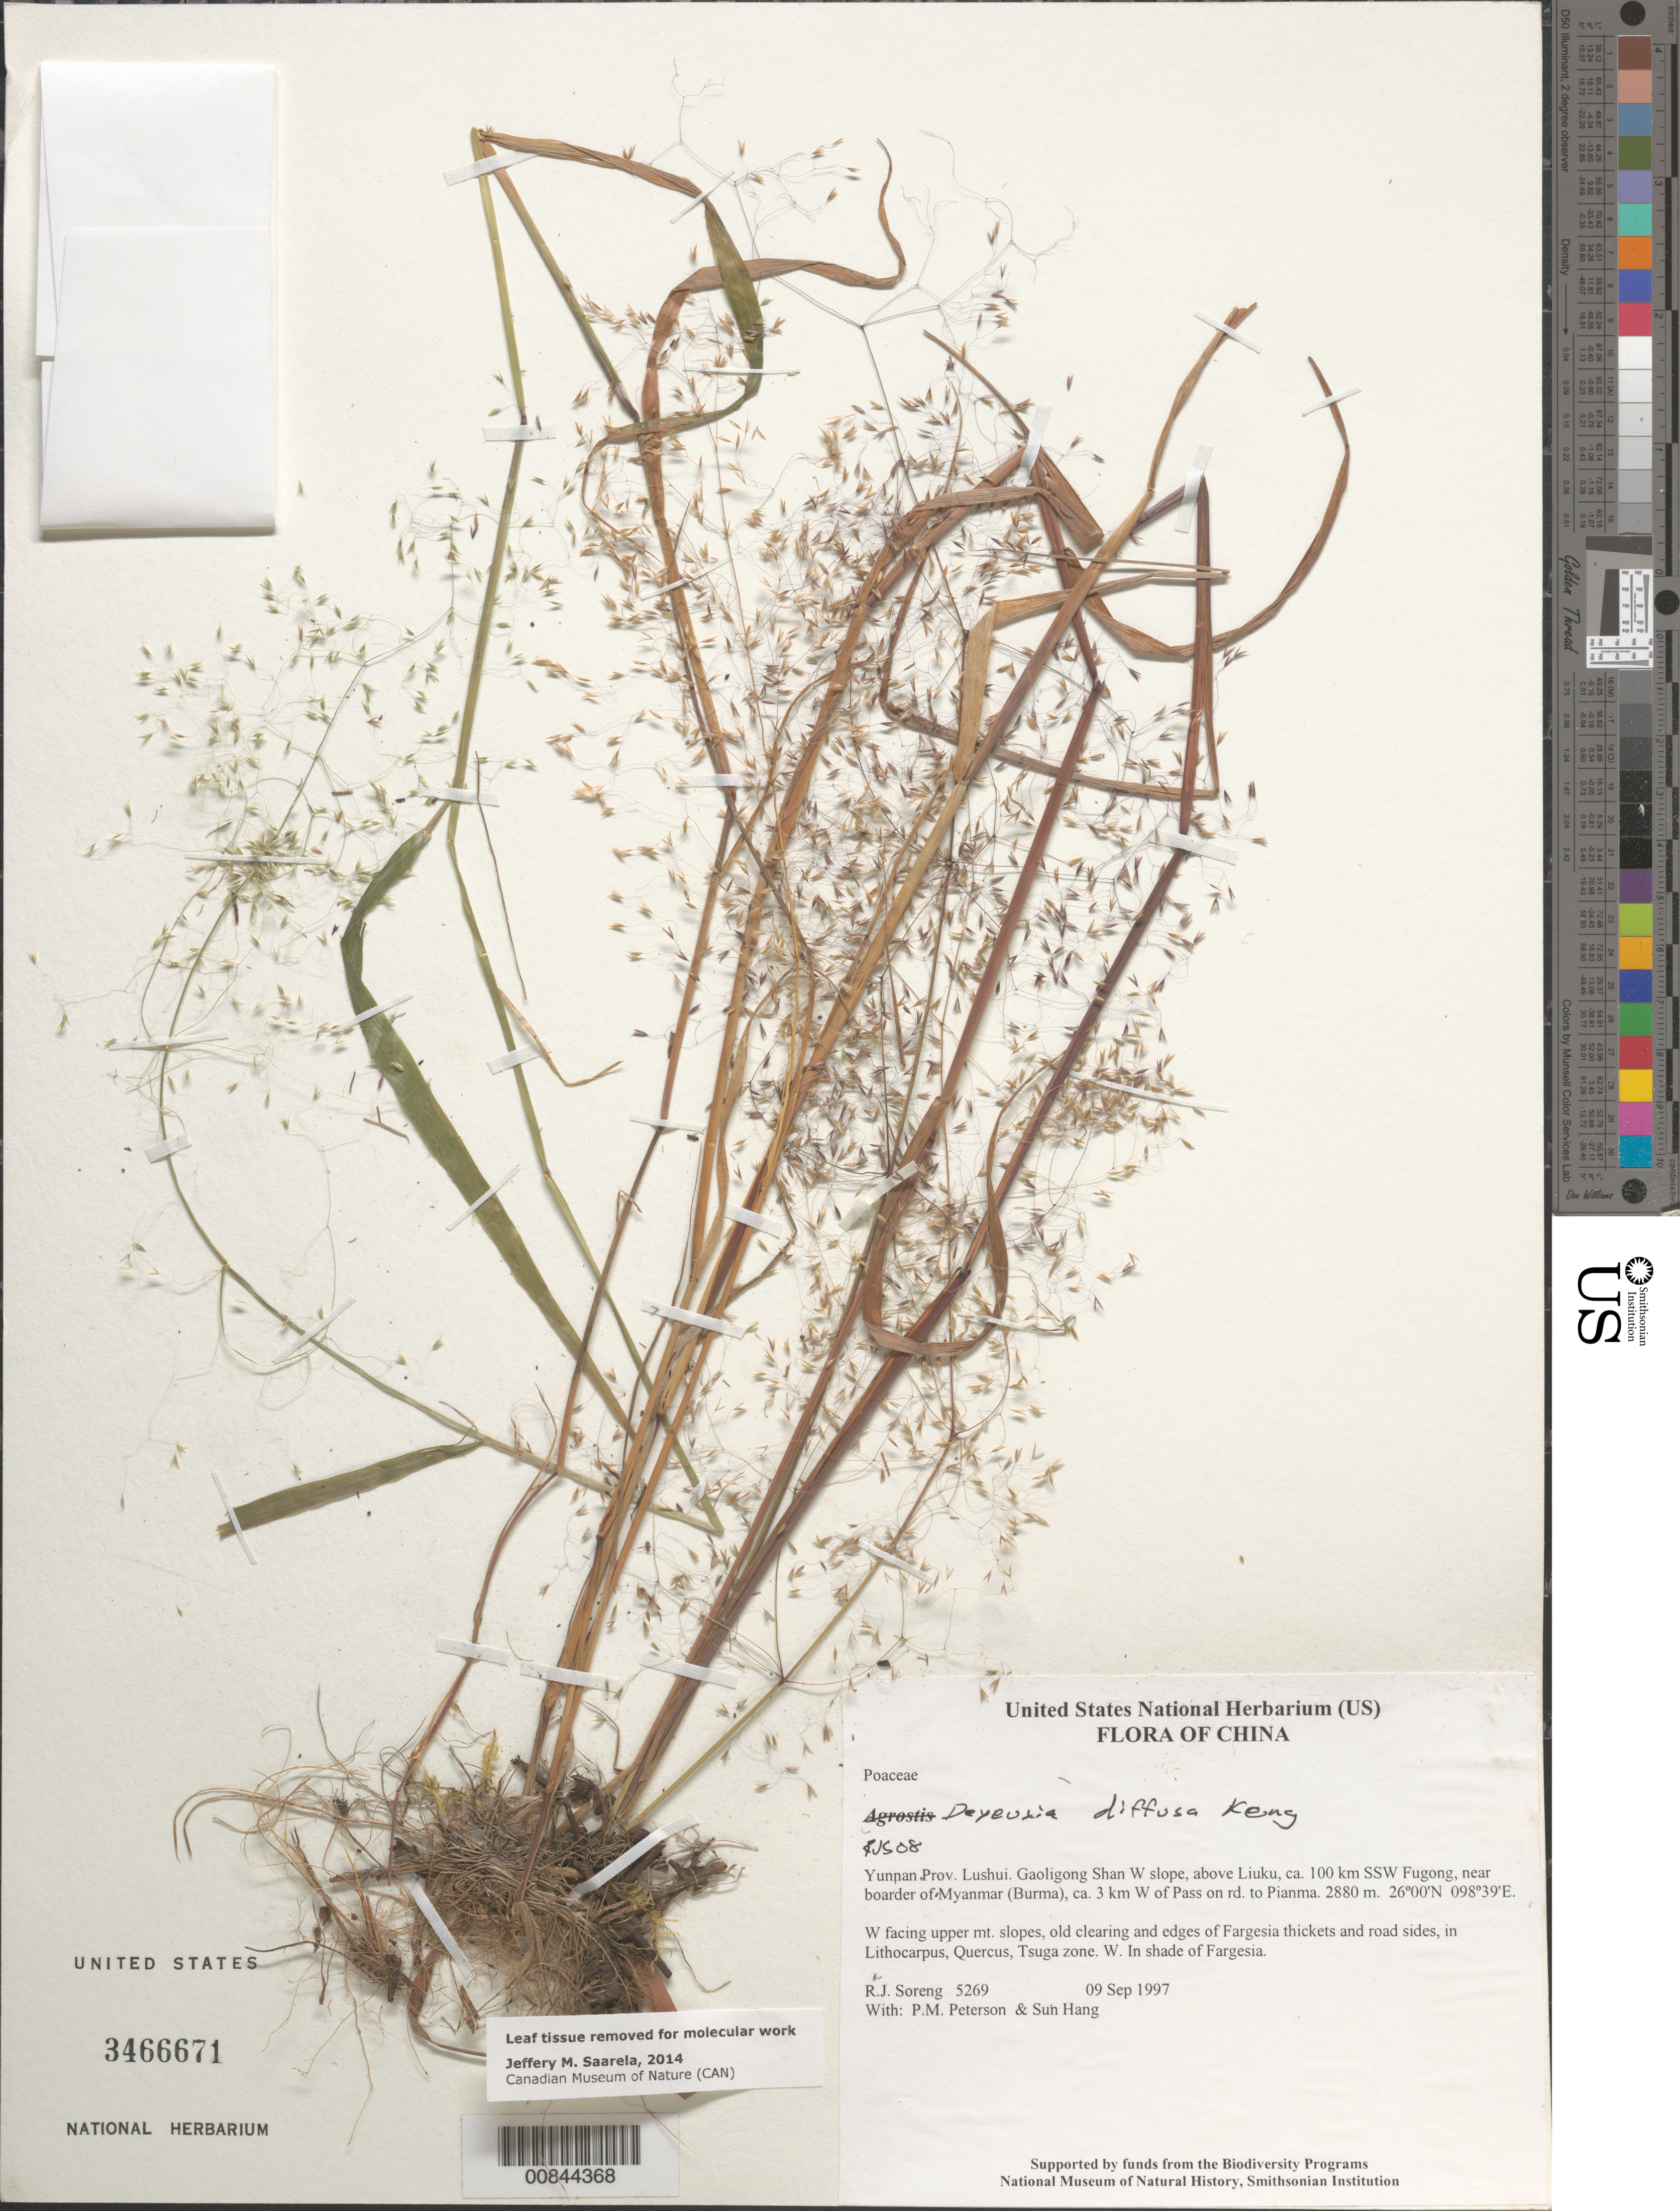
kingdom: Plantae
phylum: Tracheophyta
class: Liliopsida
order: Poales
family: Poaceae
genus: Deyeuxia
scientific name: Deyeuxia diffusa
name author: Keng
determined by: Soreng, Robert J., Research Associate (BOT), Smithsonian Institution - National Museum of Natural History (UNITED STATES)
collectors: R. J. Soreng, P. M. Peterson & Sun Hang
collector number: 5269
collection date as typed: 09 Sep 1997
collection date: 1997-09-09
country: China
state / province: Yunnan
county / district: Lushui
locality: Gaoligong Shan W slope, above Liuku, ca. 100 km SSW Fugong, near boarder of Myanmar (Burma), ca. 3 km W of Pass on rd. to Pianma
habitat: W facing upper mt. slopes, old clearing and edges of Fargesia thickets and road sides, in Lithocarpus, Quercus, Tsuga zone. W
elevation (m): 2880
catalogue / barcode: US 3466671